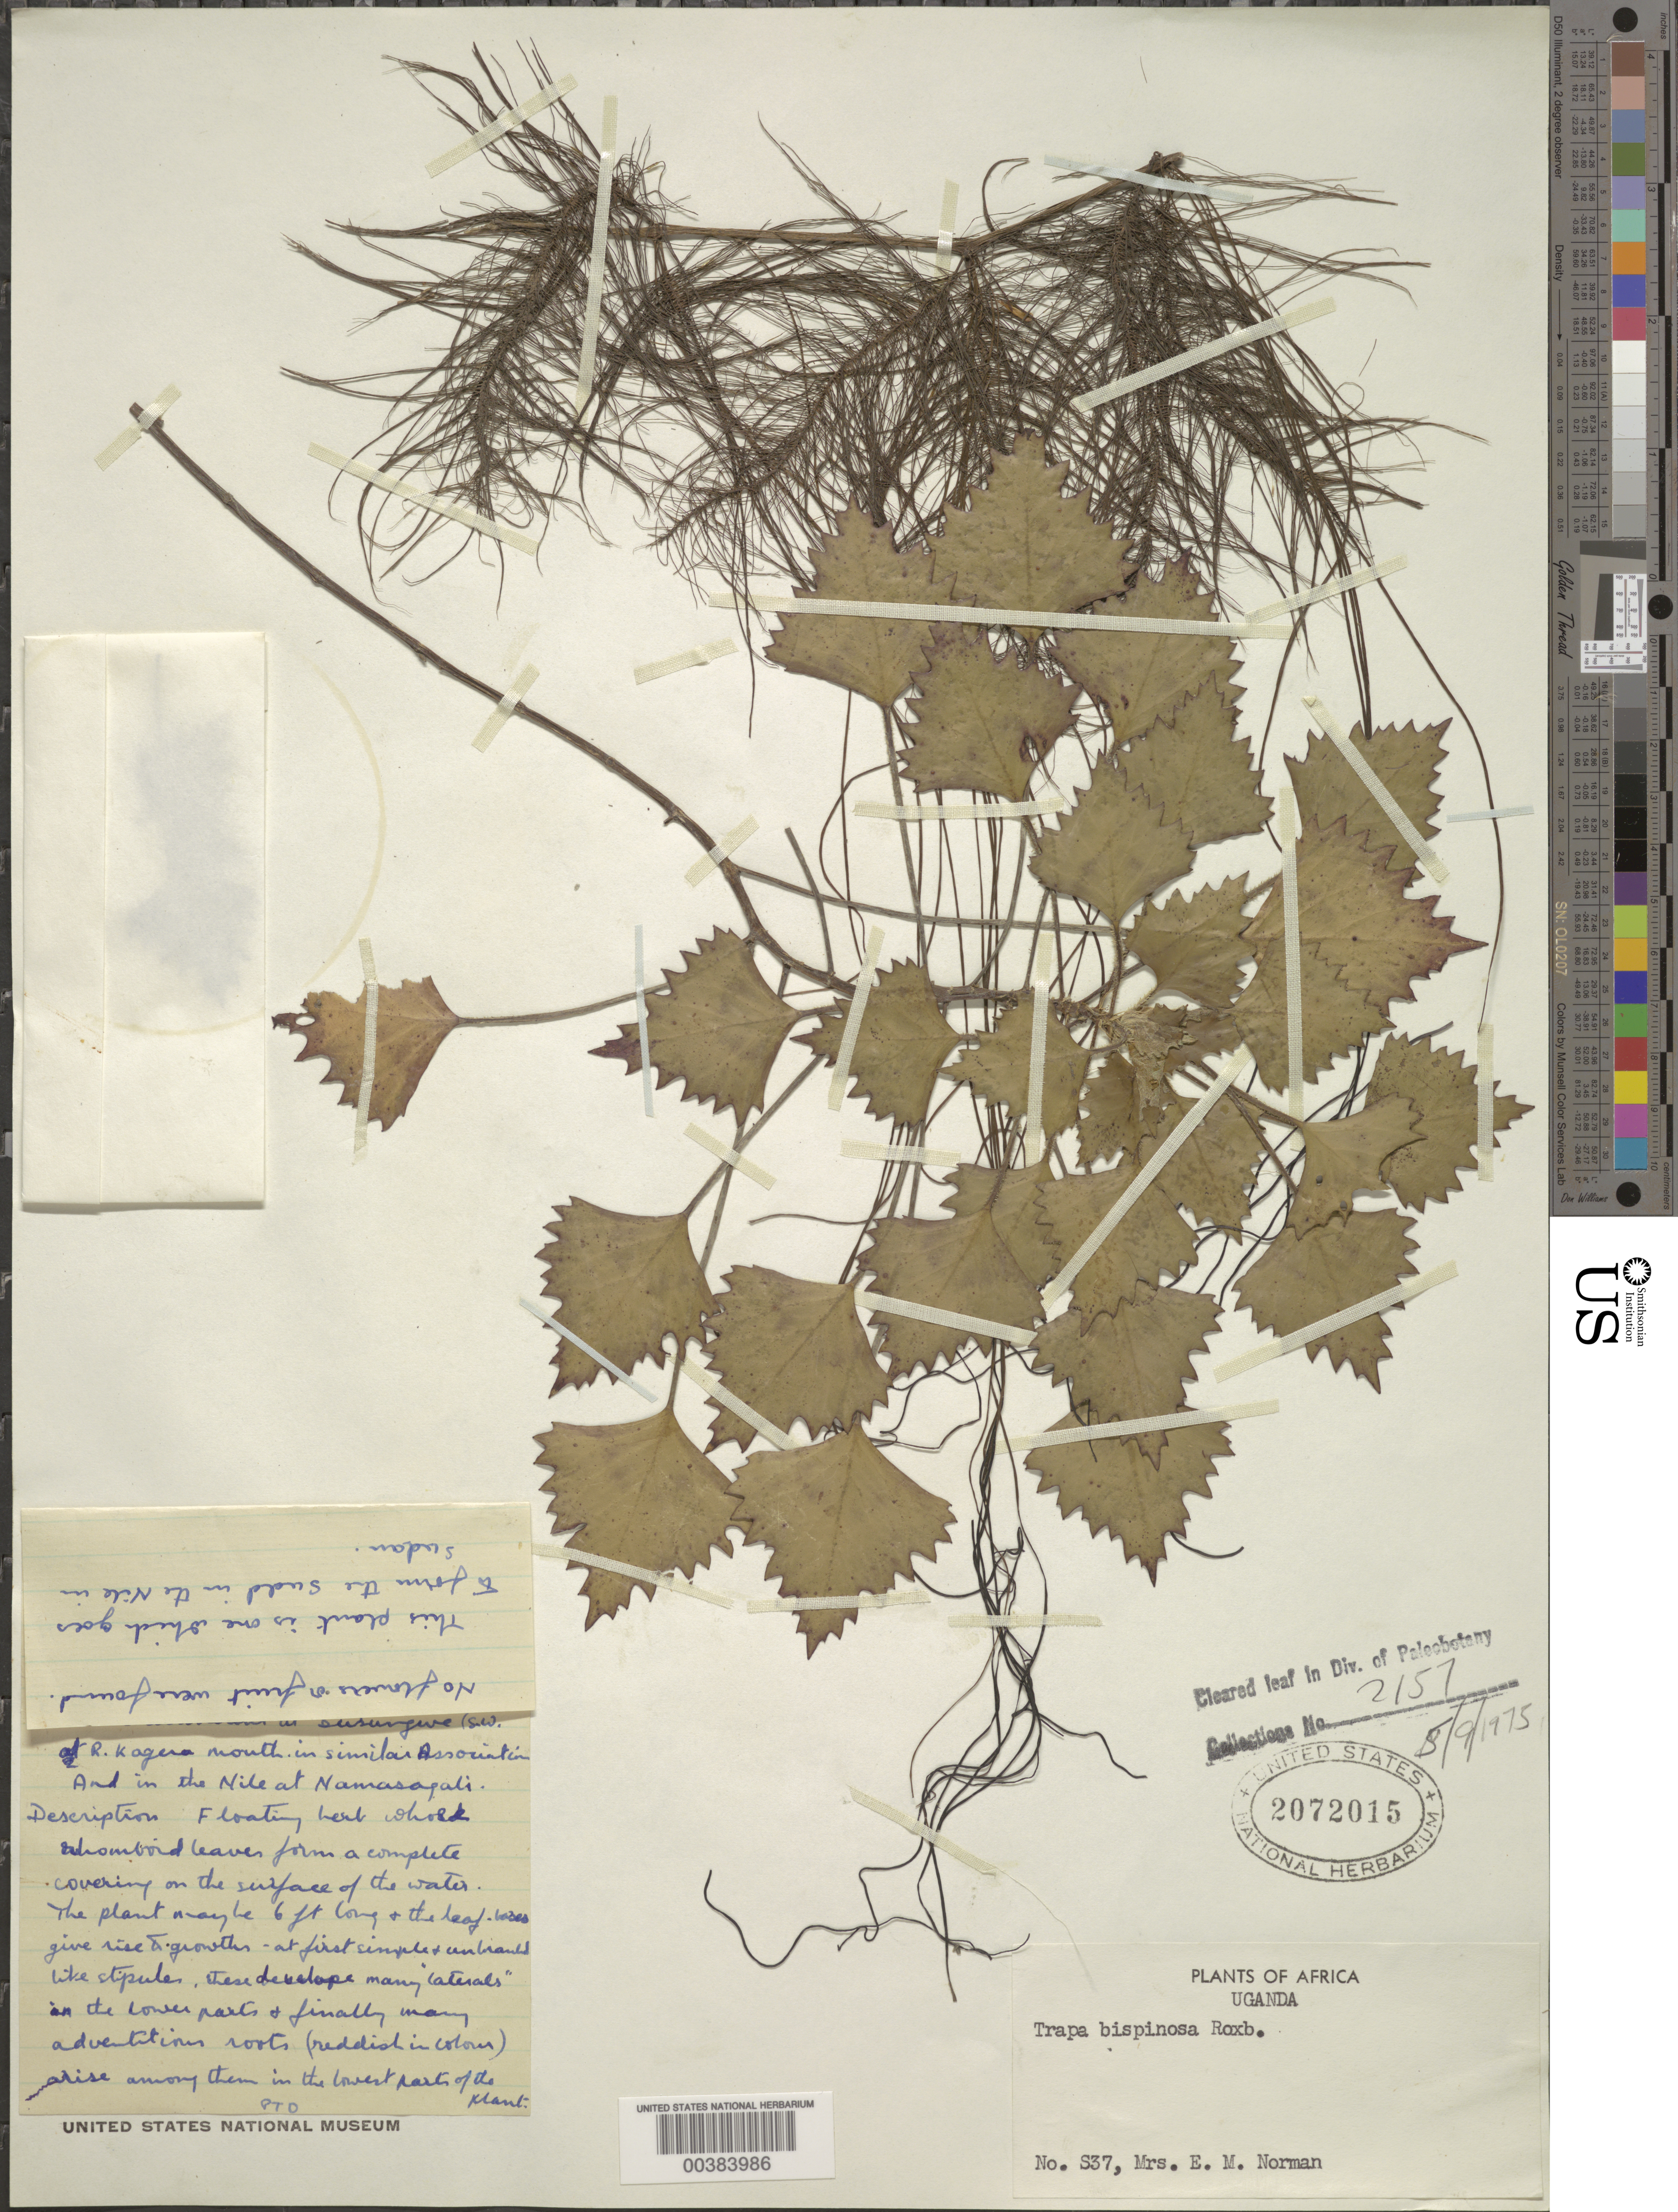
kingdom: Plantae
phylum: Tracheophyta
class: Magnoliopsida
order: Myrtales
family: Lythraceae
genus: Trapa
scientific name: Trapa bispinosa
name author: Roxb.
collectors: E. Norman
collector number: S37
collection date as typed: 29 Jul 1951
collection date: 1951-07-29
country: Uganda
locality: Kabanga port, lake victoria, between kampala and tinja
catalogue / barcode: US 2072015